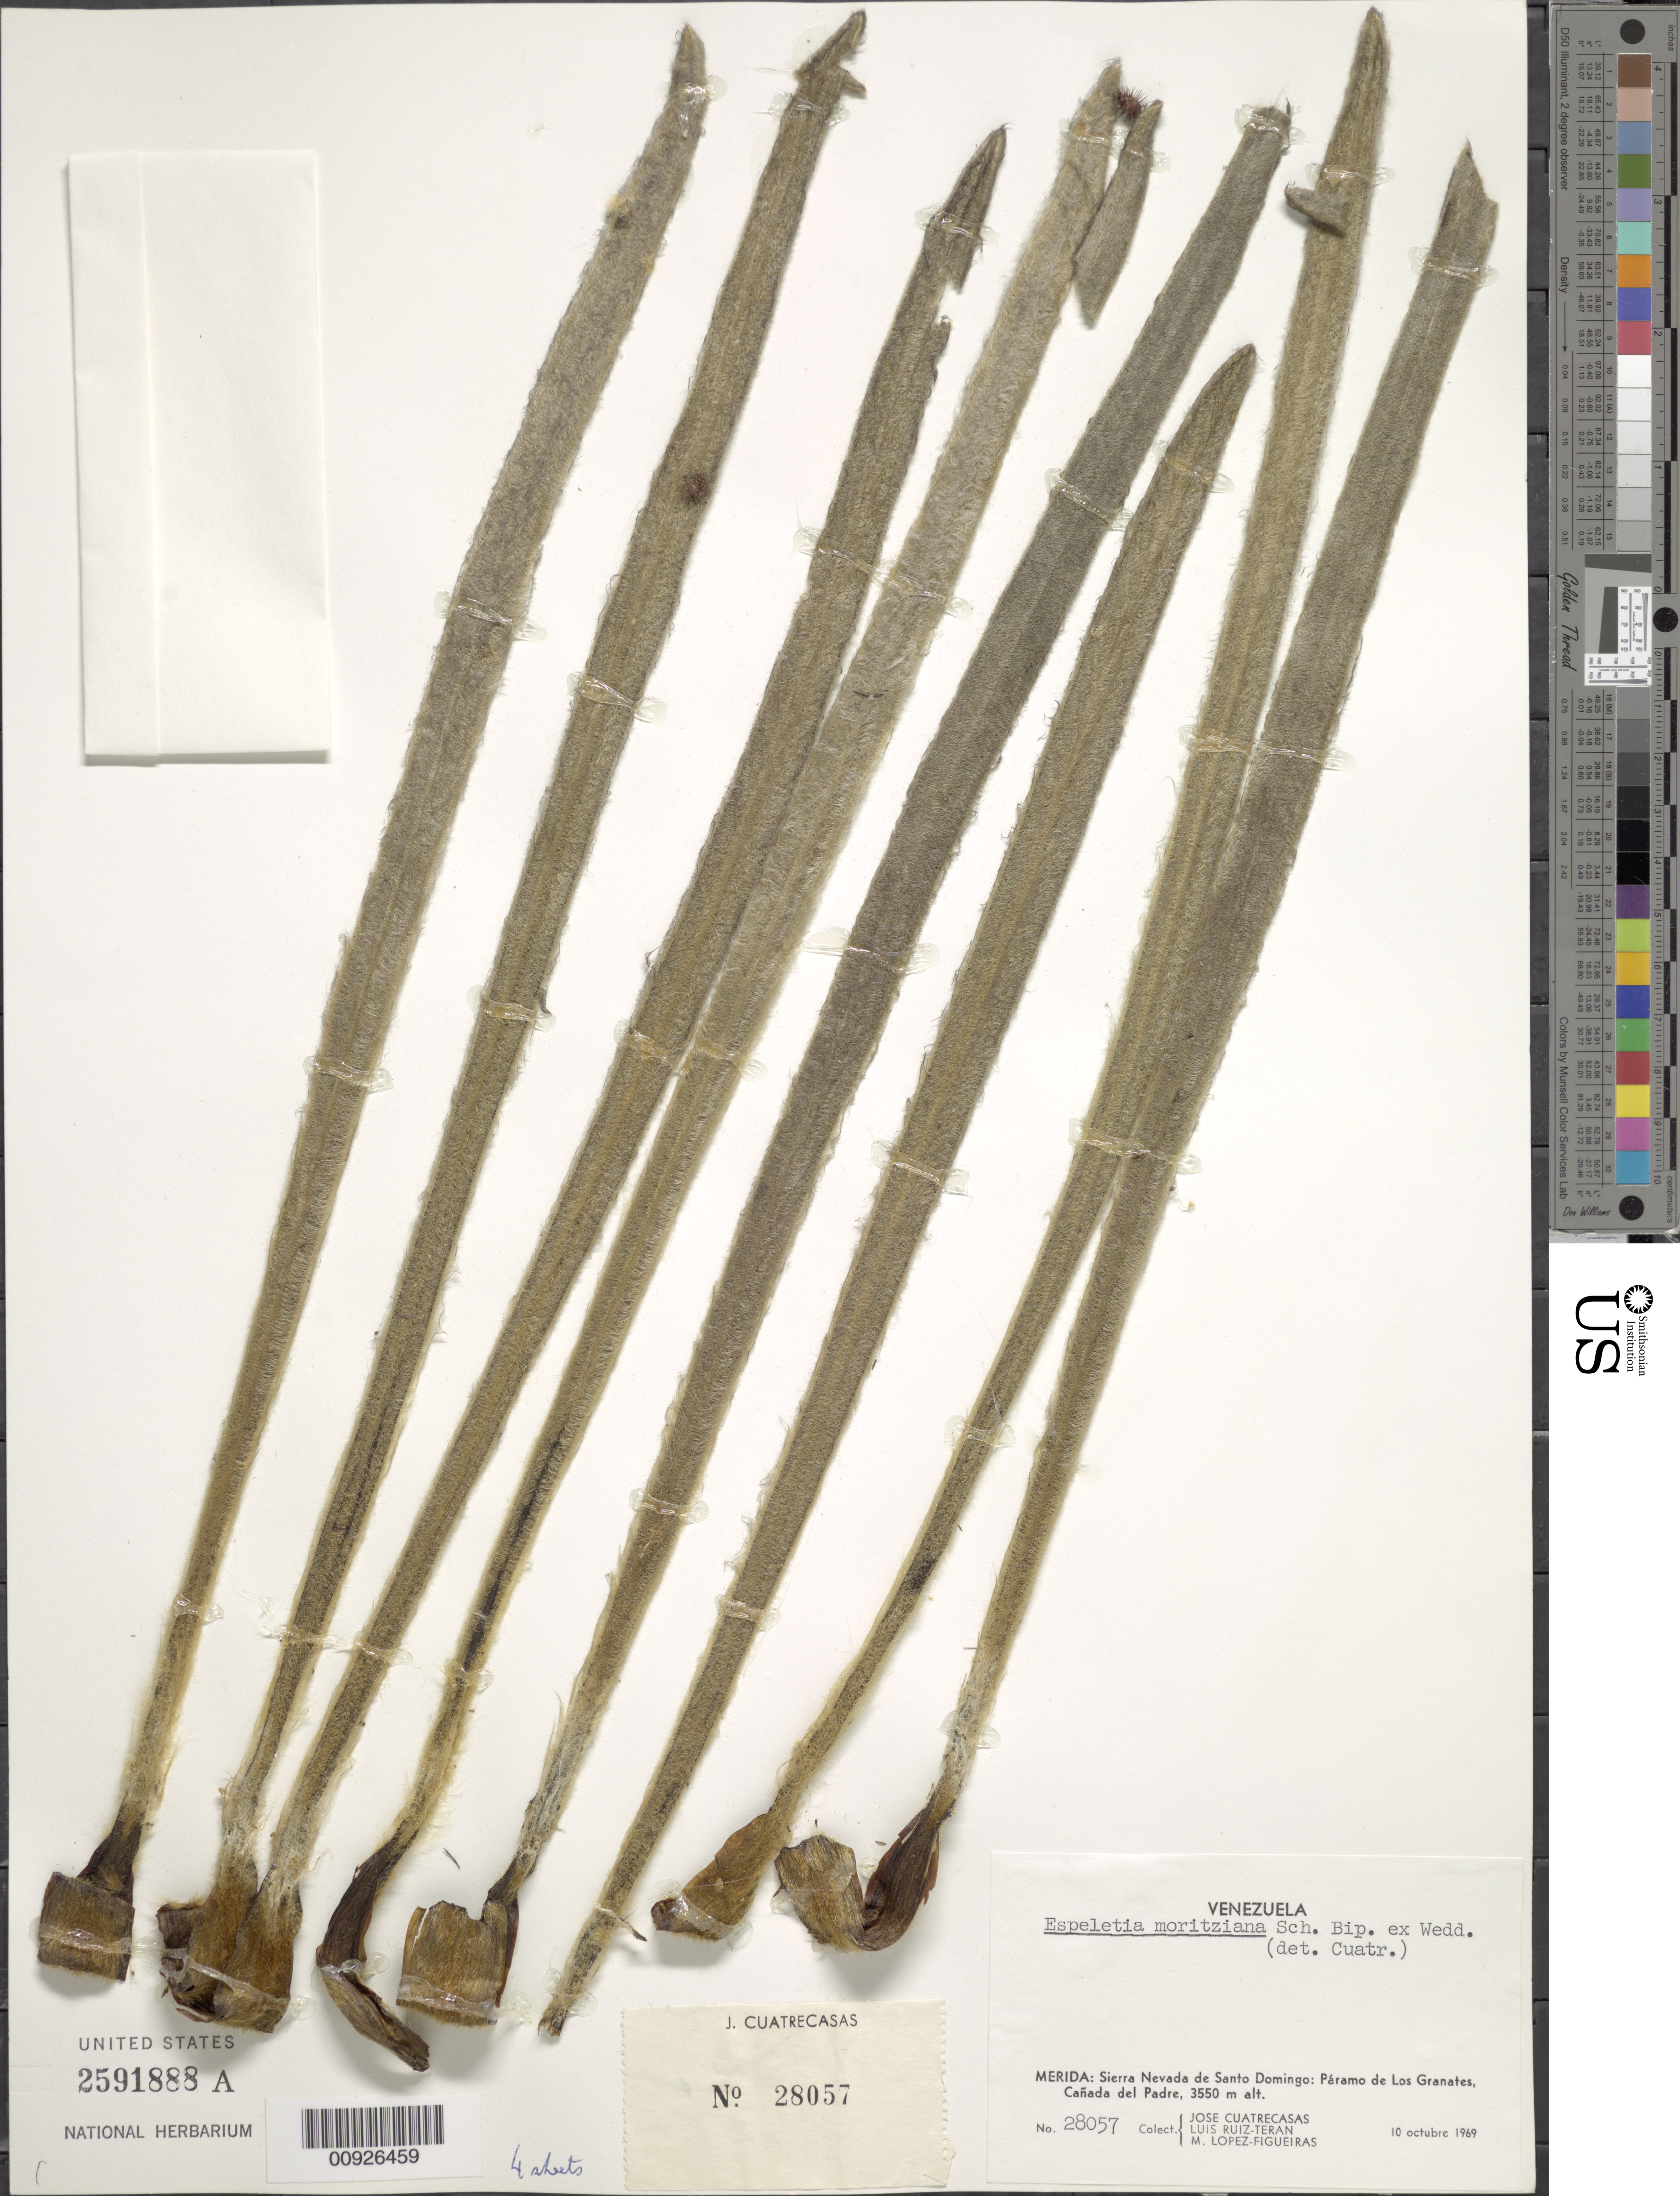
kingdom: Plantae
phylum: Tracheophyta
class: Magnoliopsida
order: Asterales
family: Asteraceae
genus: Coespeletia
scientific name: Coespeletia moritziana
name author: (Sch. Bip. ex Wedd.) Cuatrec.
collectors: J. Cuatrecasas, L. E. Ruíz-Terán & M. López Figueiras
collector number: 28057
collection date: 1969-10-10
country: Venezuela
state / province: Mérida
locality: P. de los Granates. Sierra Nevada de Santo Domingo: Cañada del Padre.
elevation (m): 3550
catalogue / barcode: US 2591888A